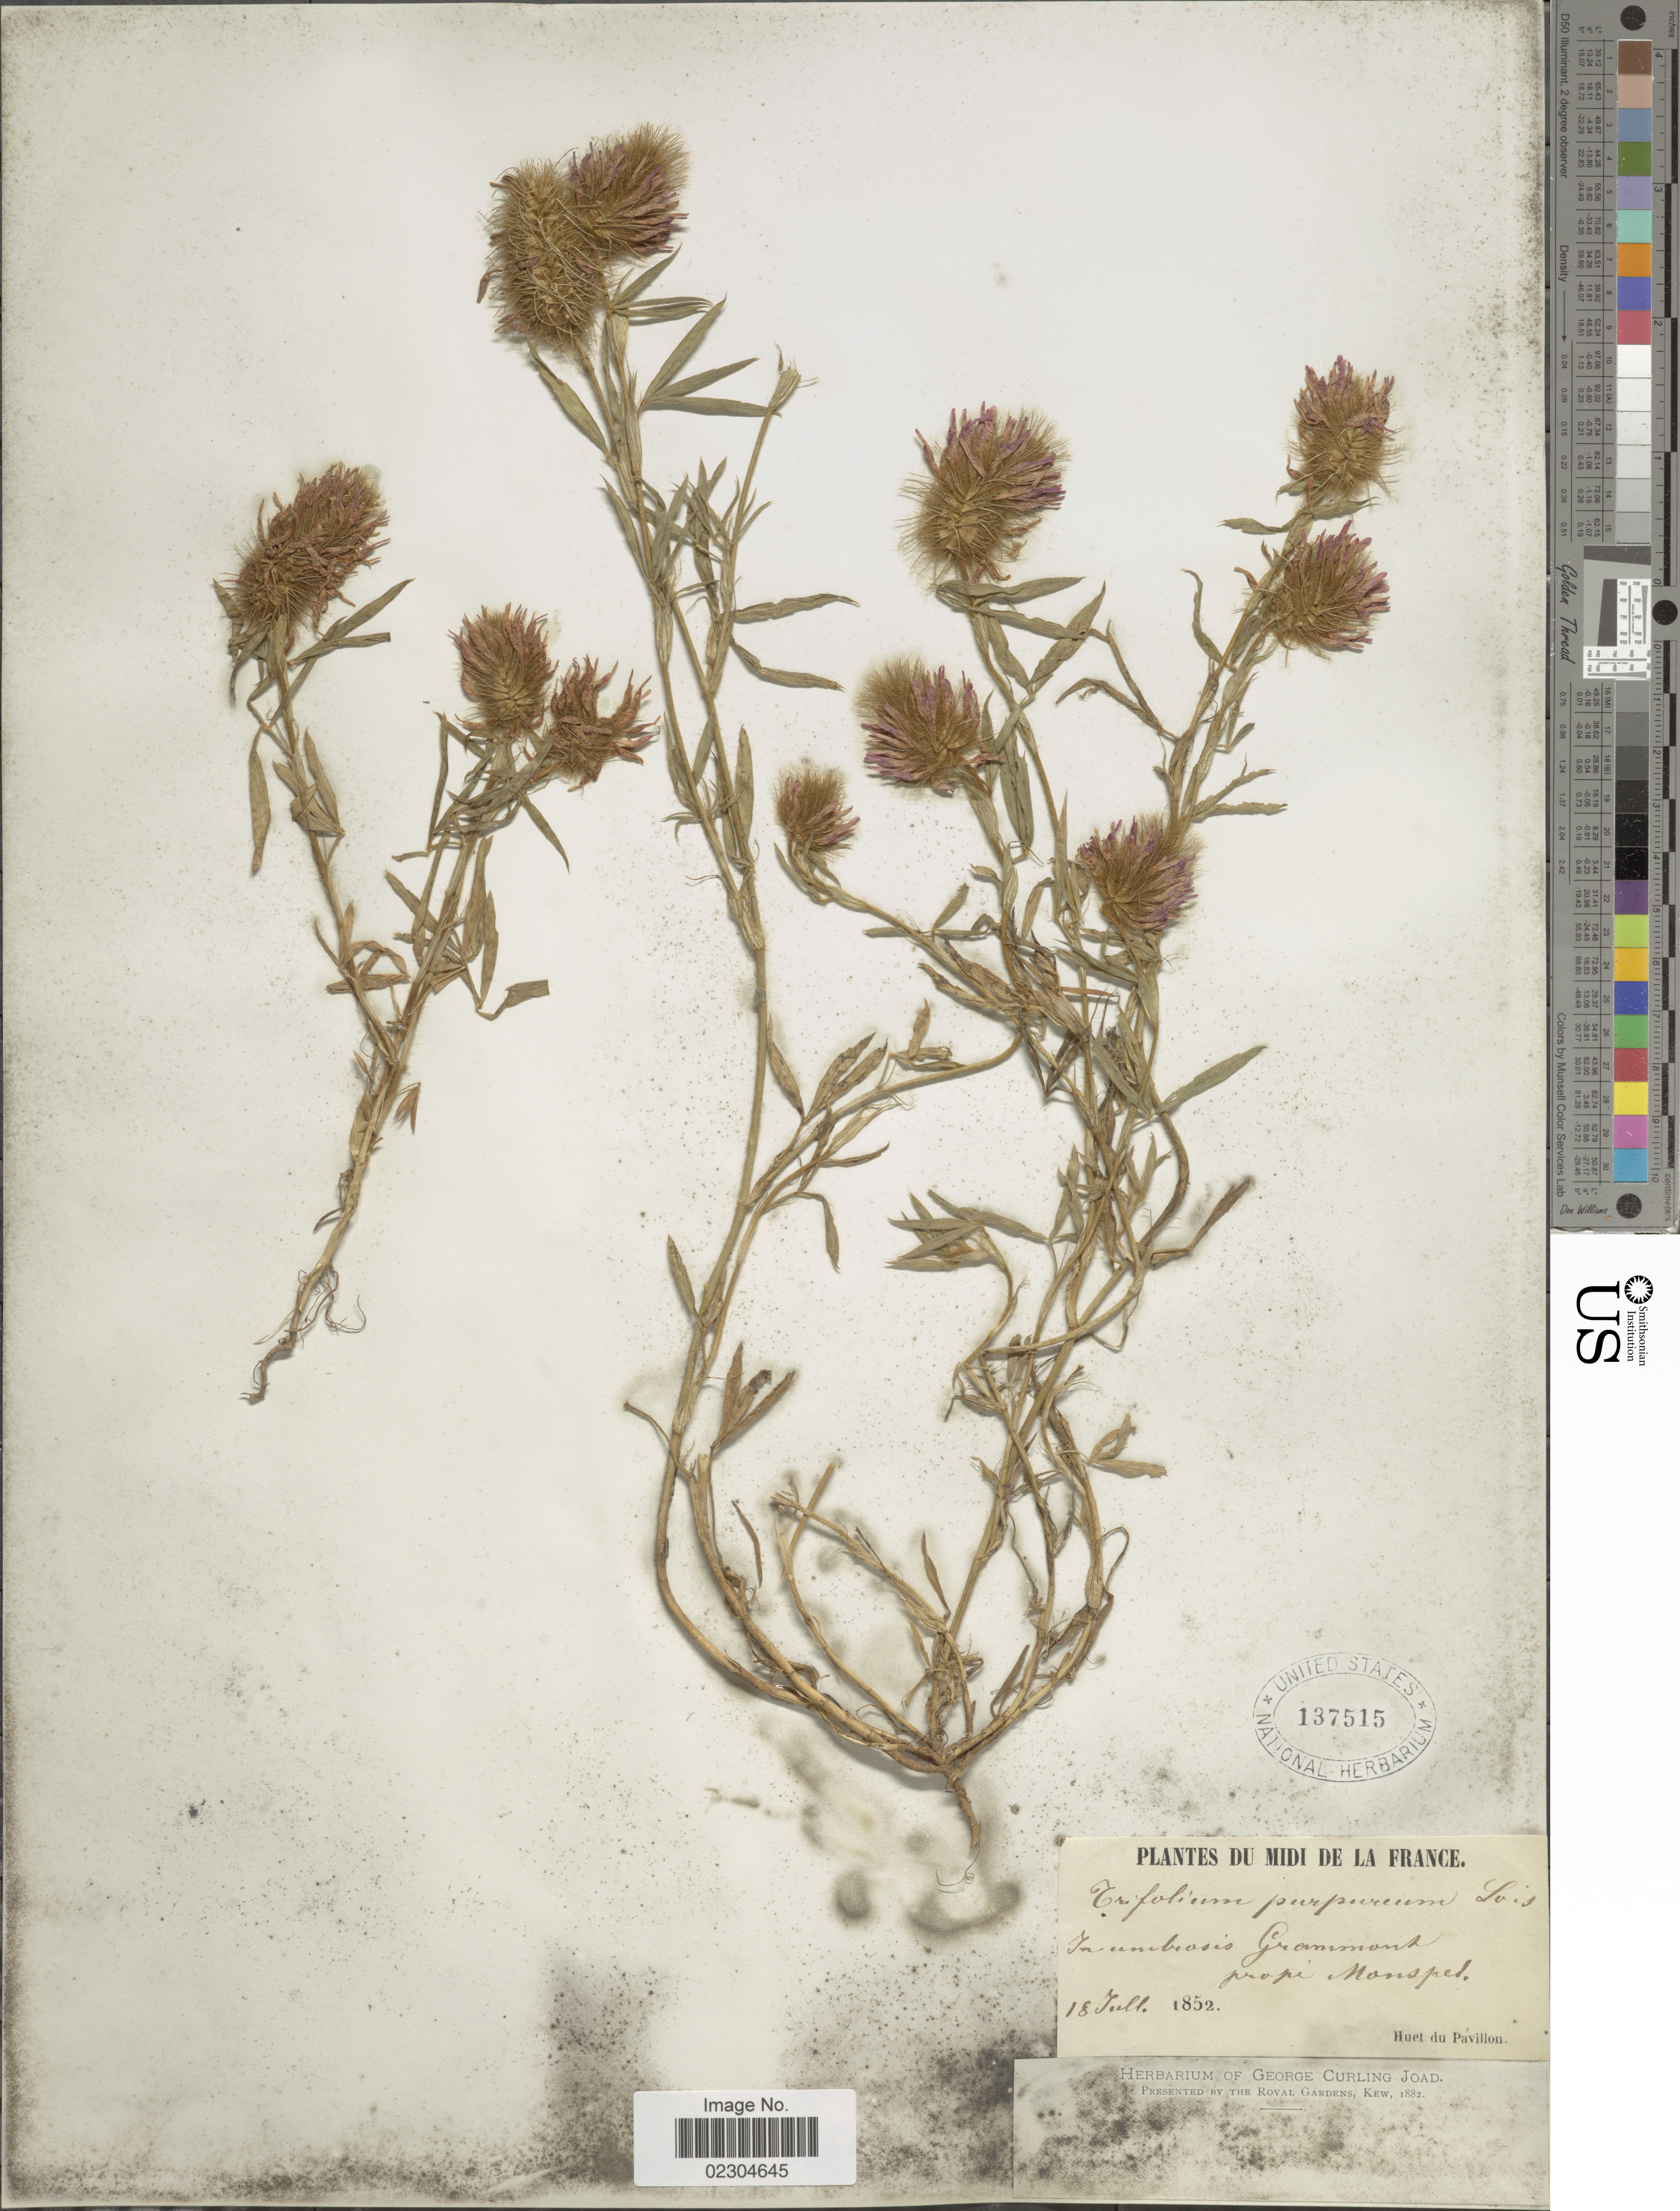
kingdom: Plantae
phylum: Tracheophyta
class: Magnoliopsida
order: Fabales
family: Fabaceae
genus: Trifolium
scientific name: Trifolium purpureum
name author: Loisel.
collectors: Huet du Pavillon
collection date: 1852-07-18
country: France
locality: Du Midi de la France, In unibrosis Grammont prope Monspel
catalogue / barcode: US 137515